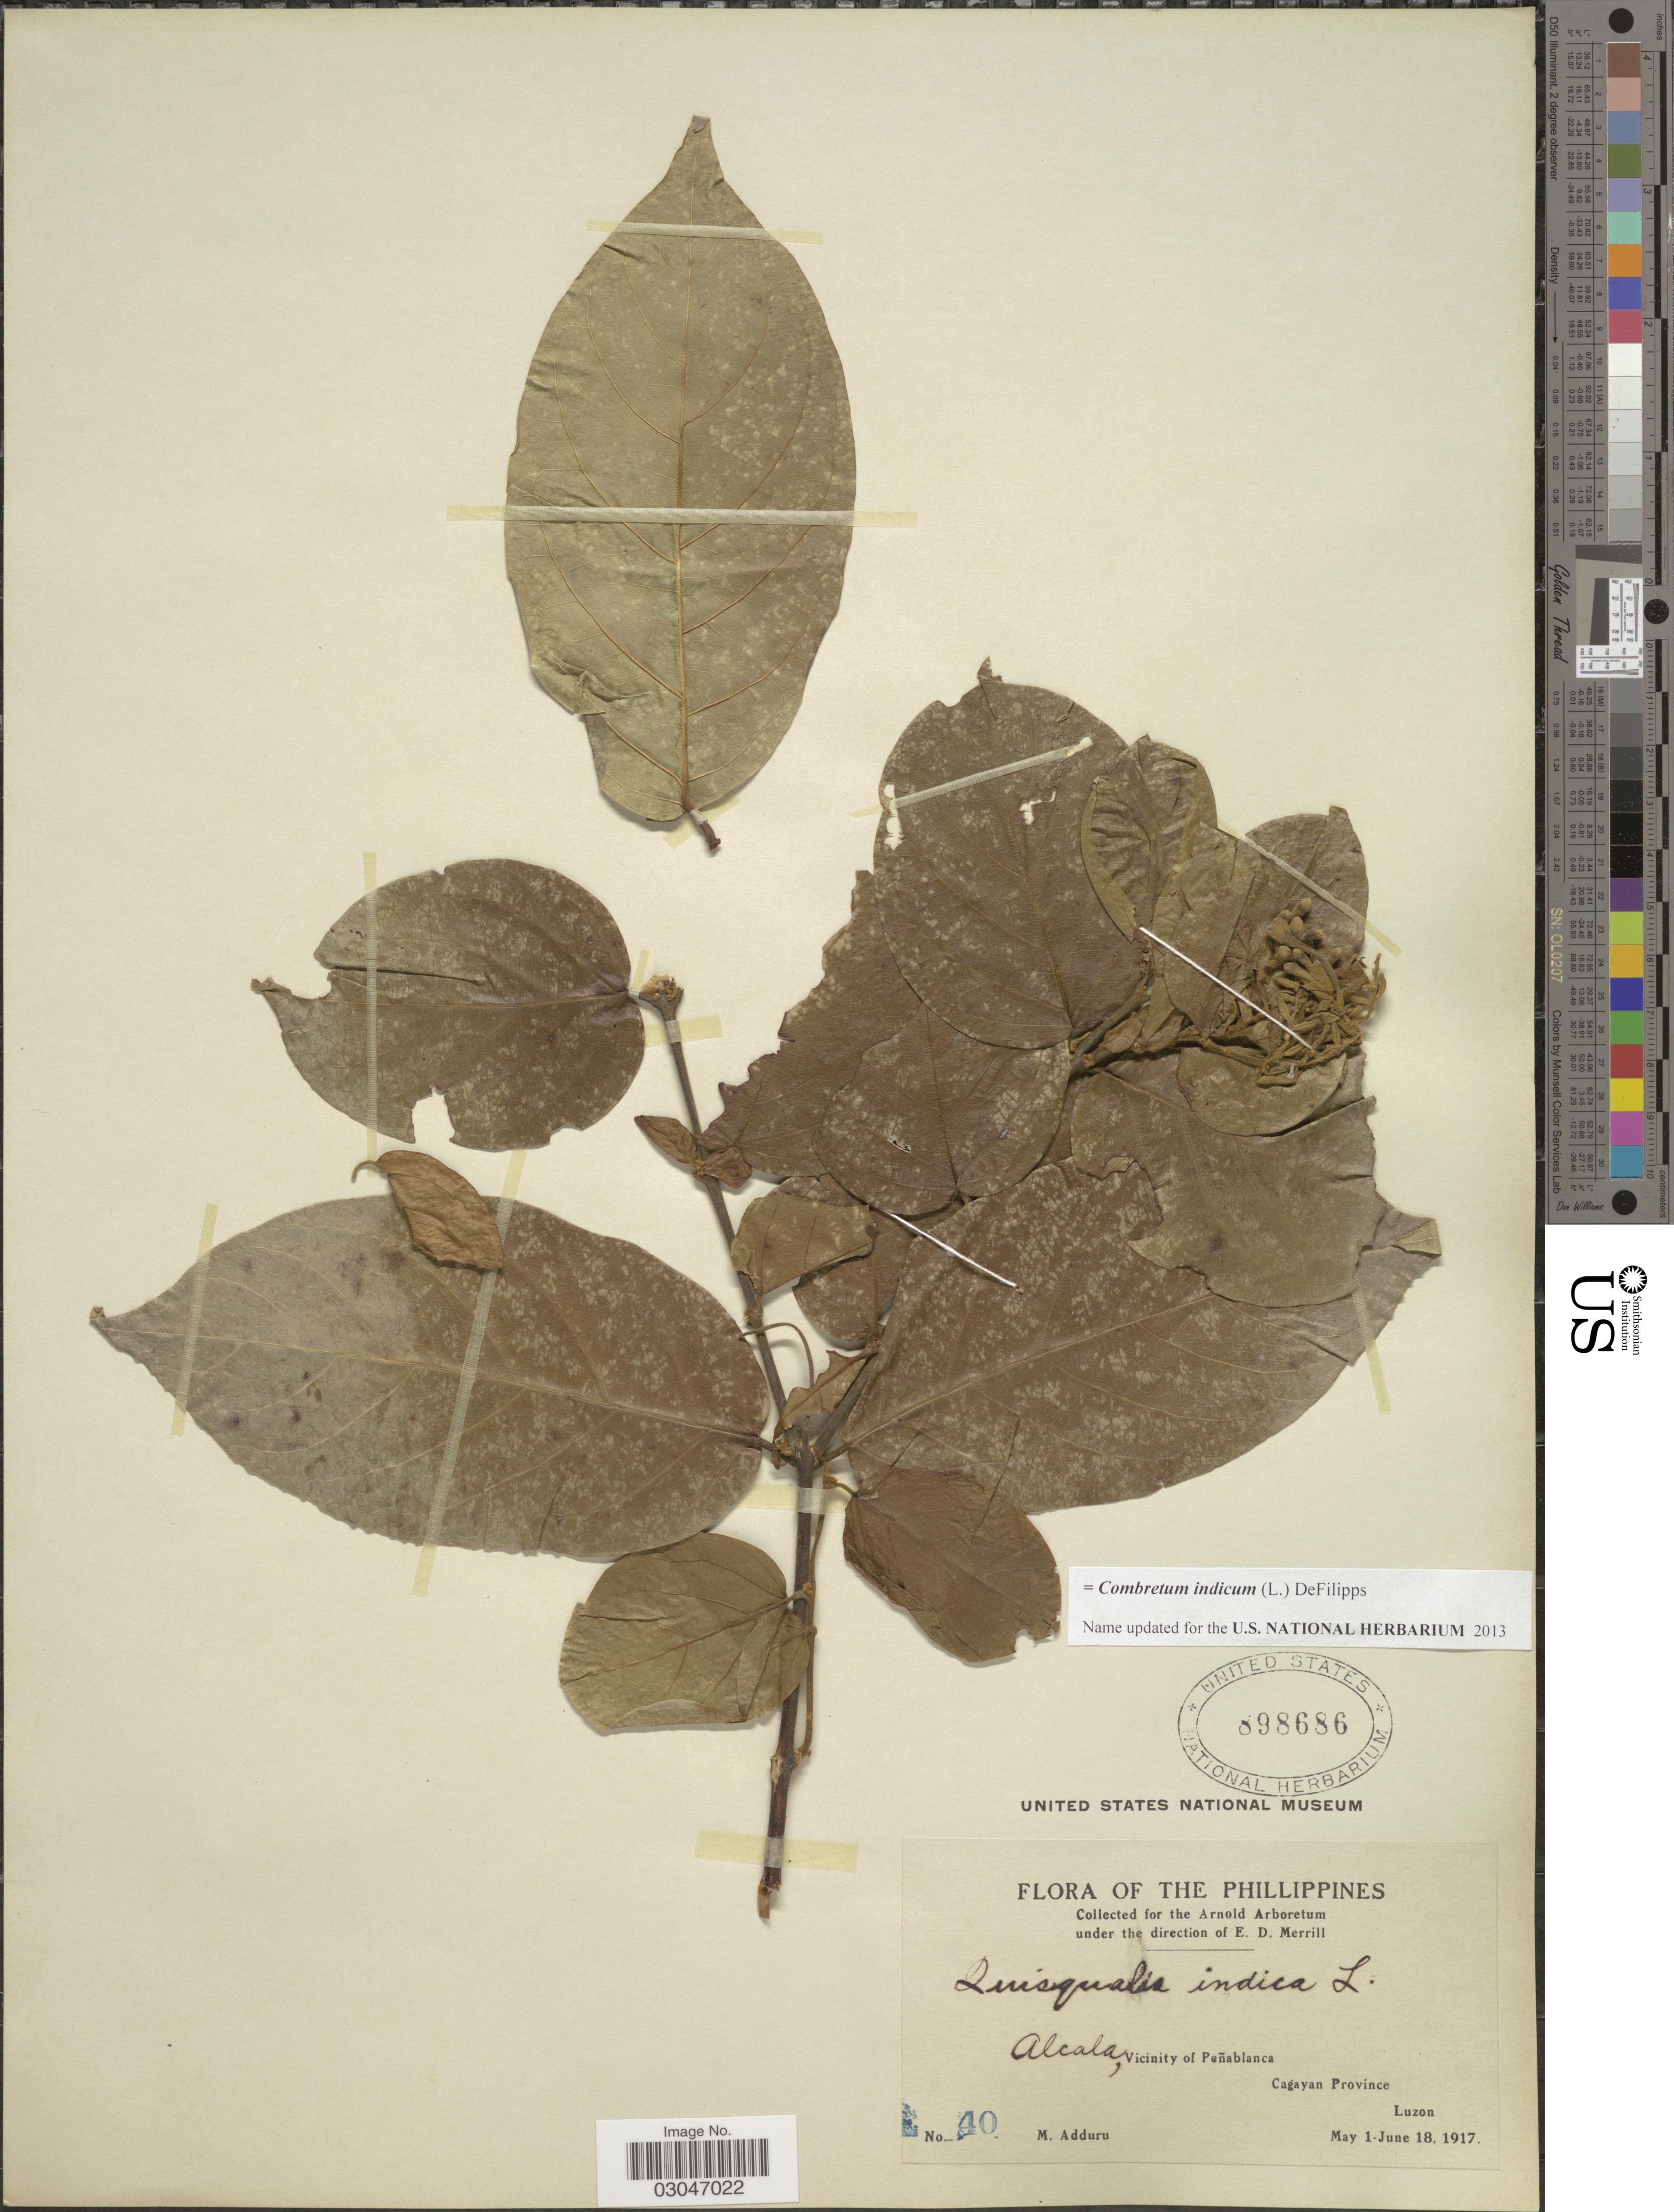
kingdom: Plantae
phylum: Tracheophyta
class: Magnoliopsida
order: Myrtales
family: Combretaceae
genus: Combretum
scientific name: Combretum indicum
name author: (L.) DeFilipps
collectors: M. Adduru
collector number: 40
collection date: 1917-05-01/1917-06-18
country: Philippines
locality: Alcala, Vicinity of Peñablanca, Cagayan Province, Luzon.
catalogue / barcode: US 898686